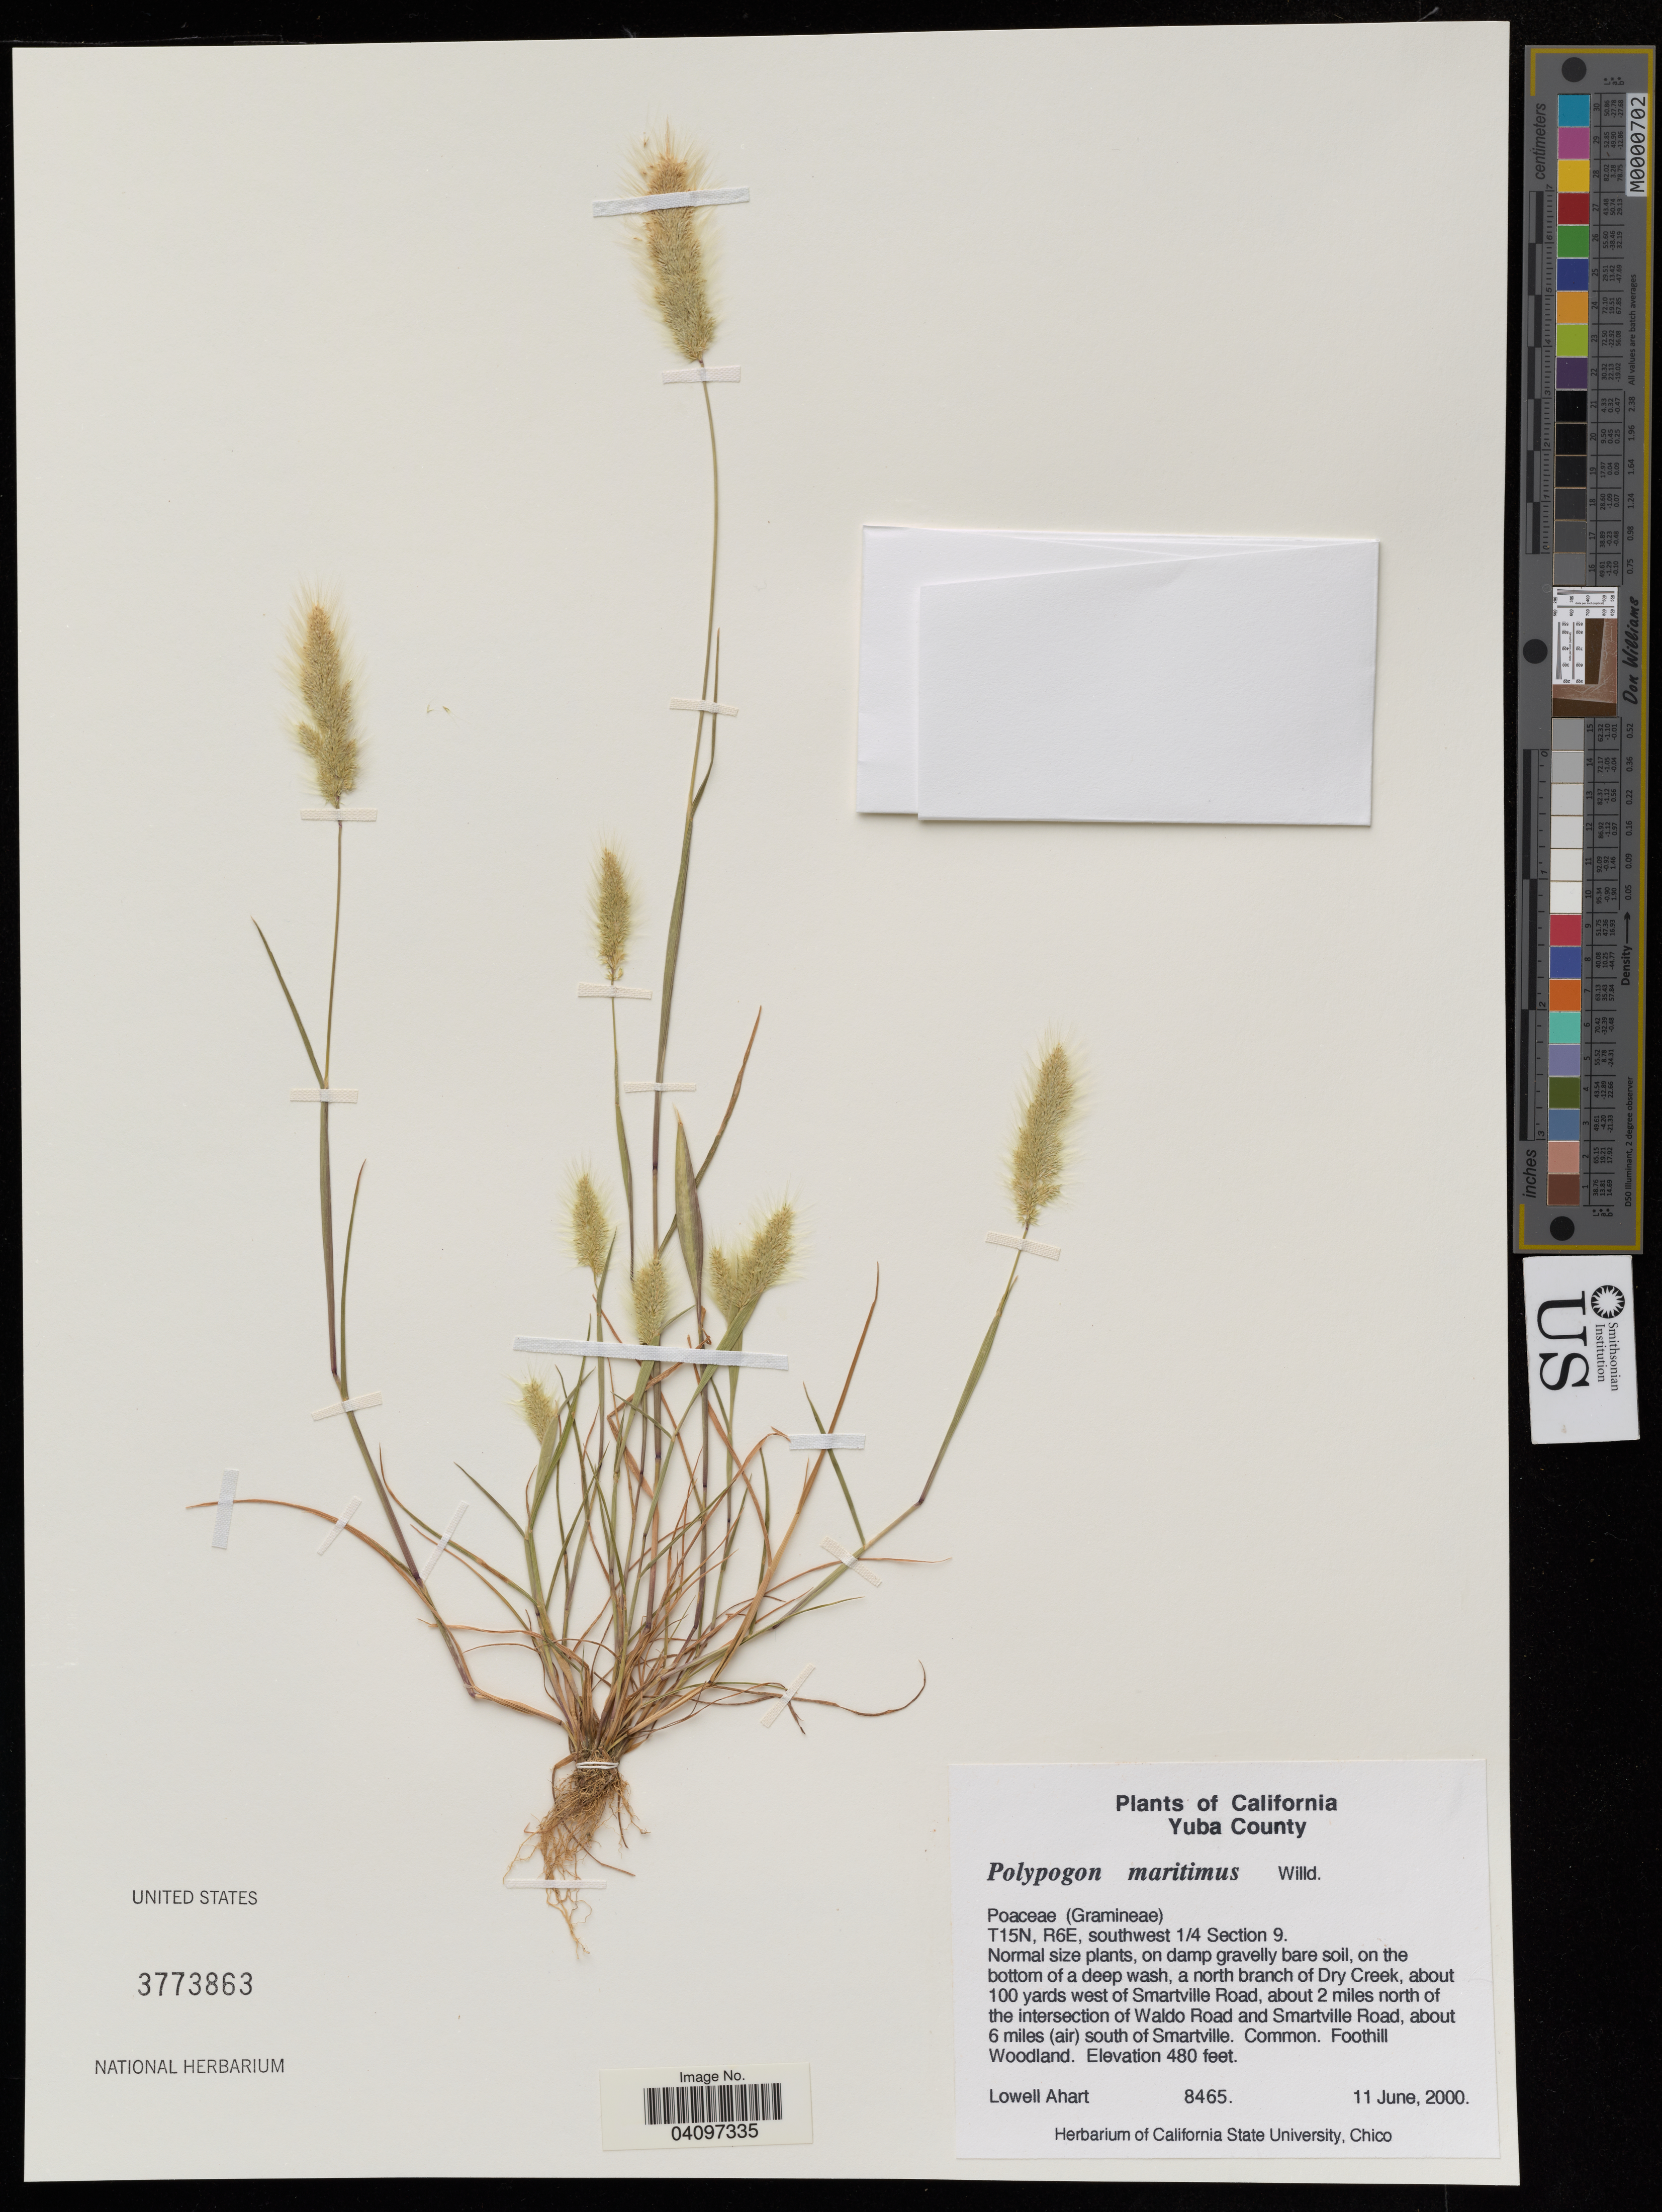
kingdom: Plantae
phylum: Tracheophyta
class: Liliopsida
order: Poales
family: Poaceae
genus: Polypogon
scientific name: Polypogon maritimus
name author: Willd.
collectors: L. Ahart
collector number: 8465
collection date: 2000-06-11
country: United States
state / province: California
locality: Yuba County. T15N, R6E, southwest 1/4 Section 9. A north branch of Dry Creek, about 100 yards west of Smartville Road, about 2 miles north of the intersection of Waldo Road and Smartville Road, about 6 miles (air) south of Smartville.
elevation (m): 146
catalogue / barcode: US 3773863